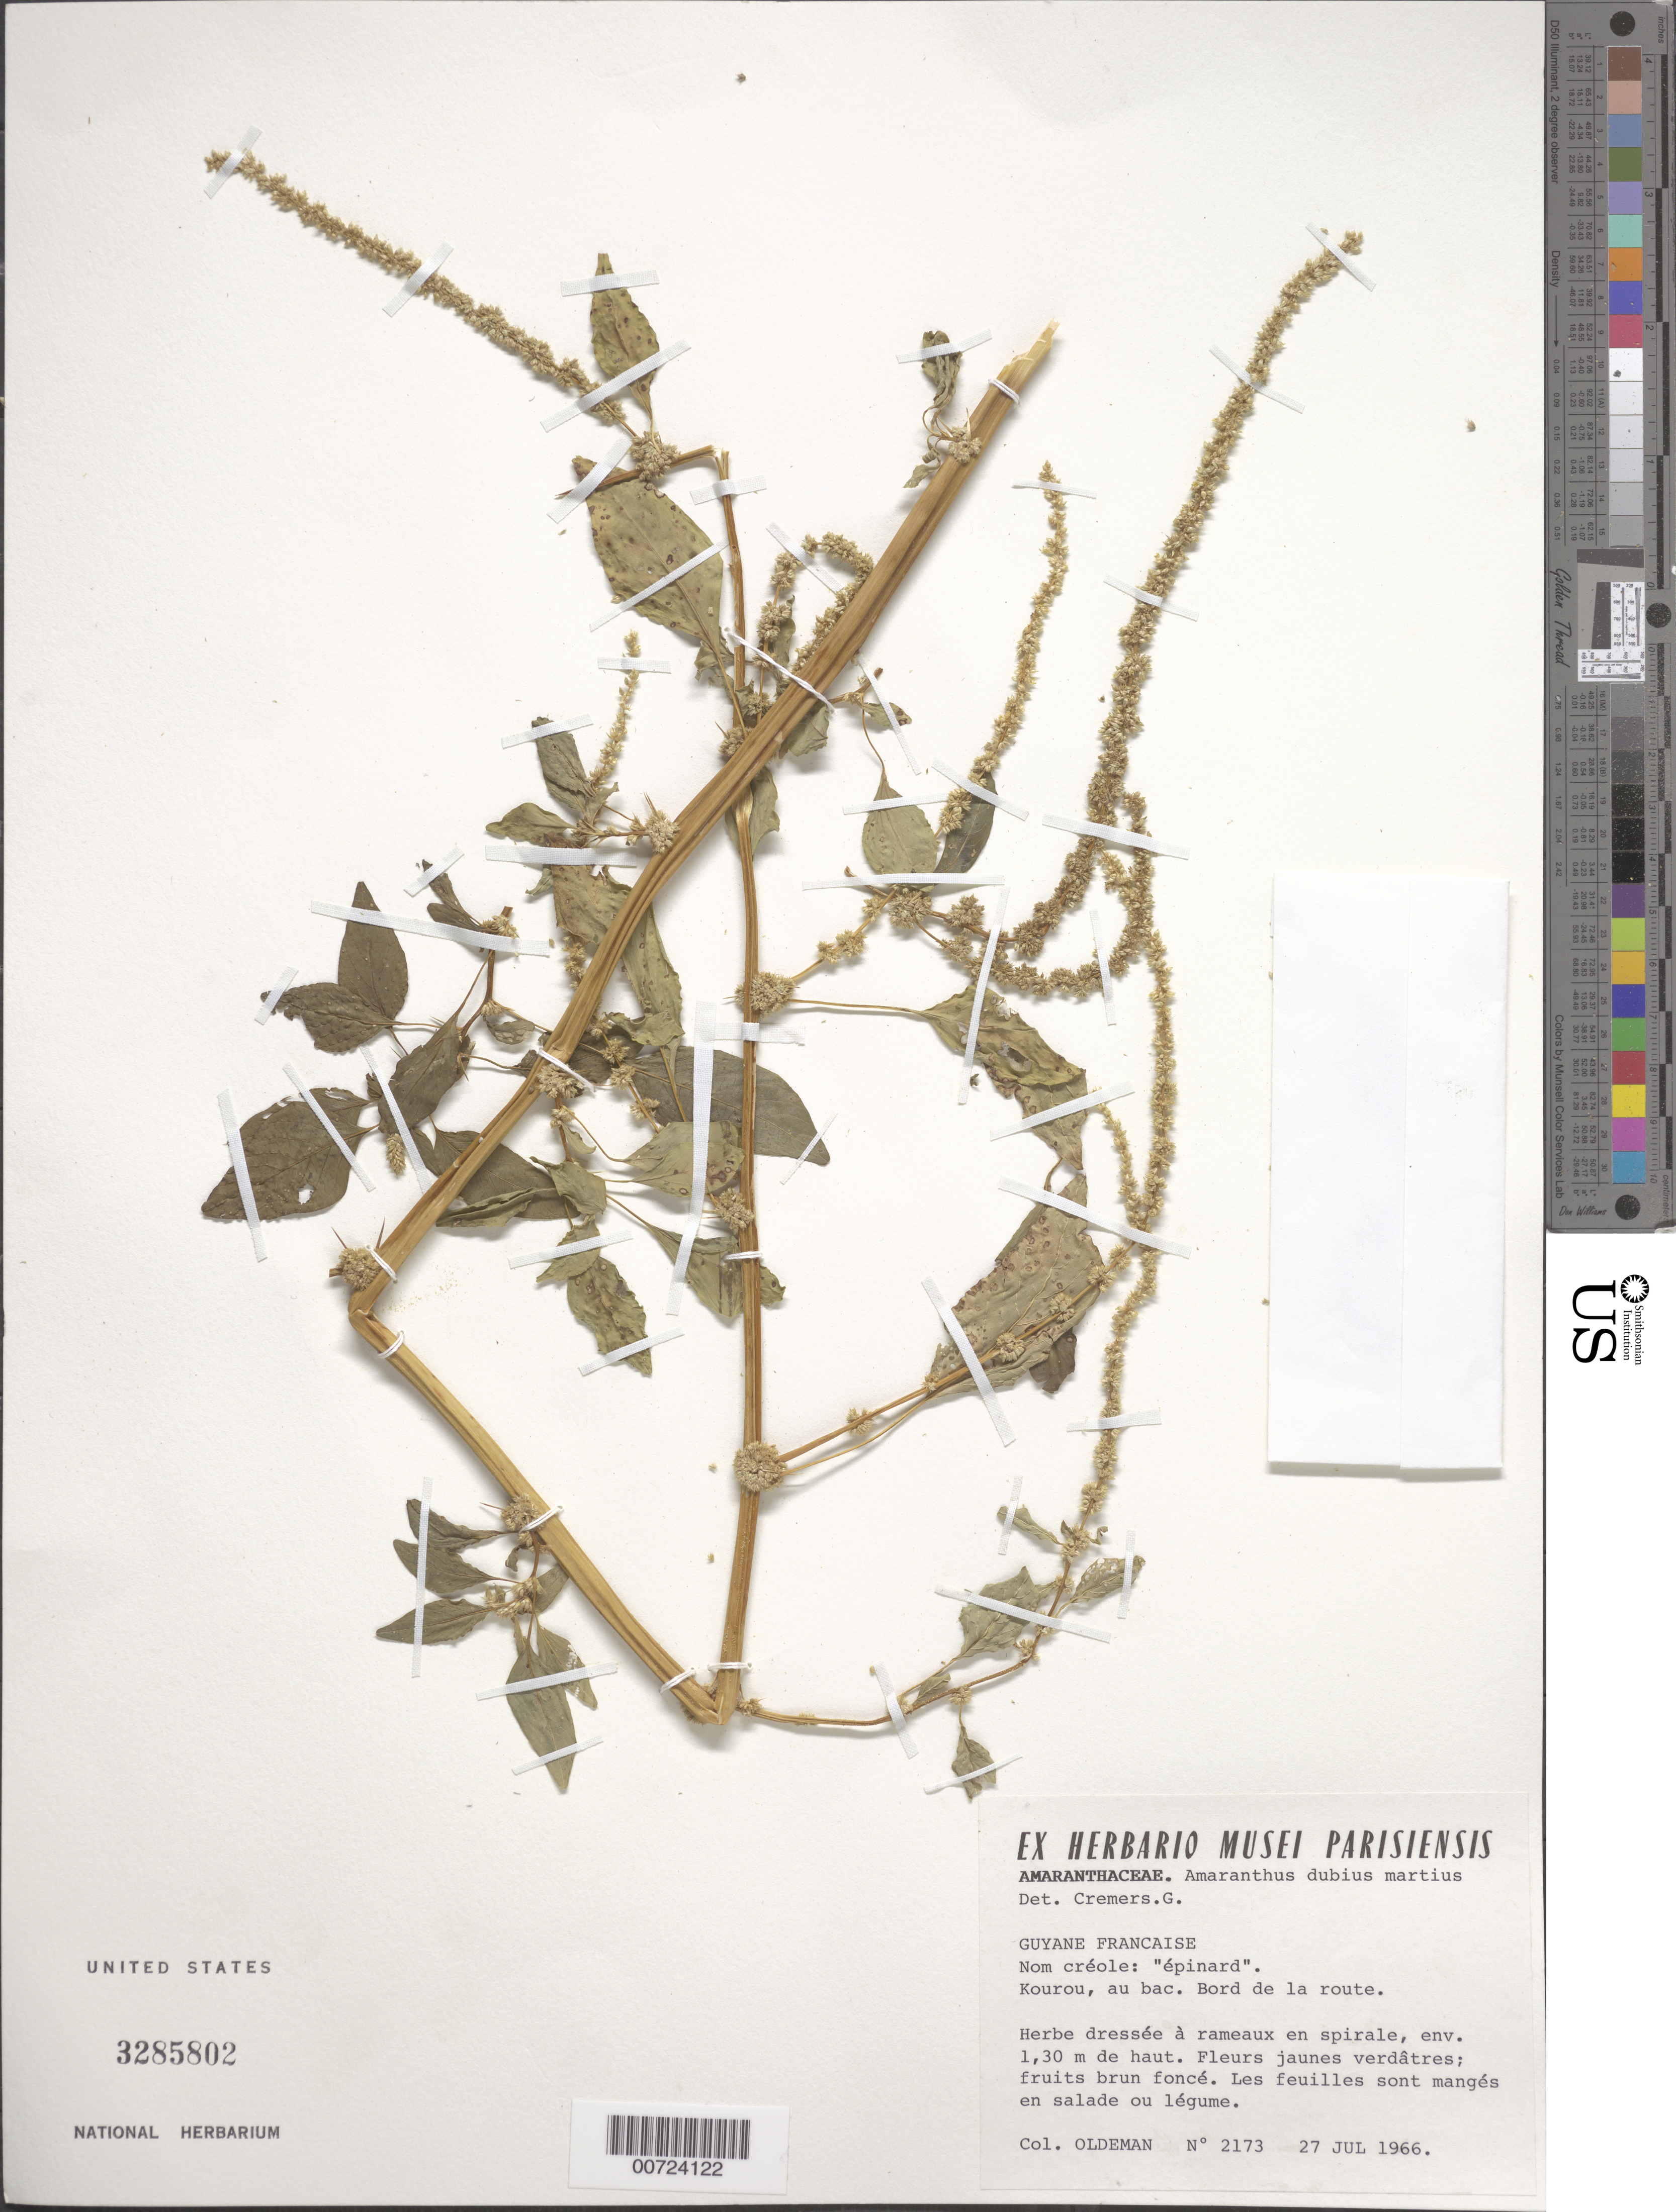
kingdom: Plantae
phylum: Tracheophyta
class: Magnoliopsida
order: Caryophyllales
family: Amaranthaceae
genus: Amaranthus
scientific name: Amaranthus dubius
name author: Mart. ex Thell.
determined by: Cremers, Georges A.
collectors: R. Oldeman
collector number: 2173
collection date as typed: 27-Jul-66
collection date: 1966-07-27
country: French Guiana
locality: Kourou, au bac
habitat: Roadside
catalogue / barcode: US 3285802